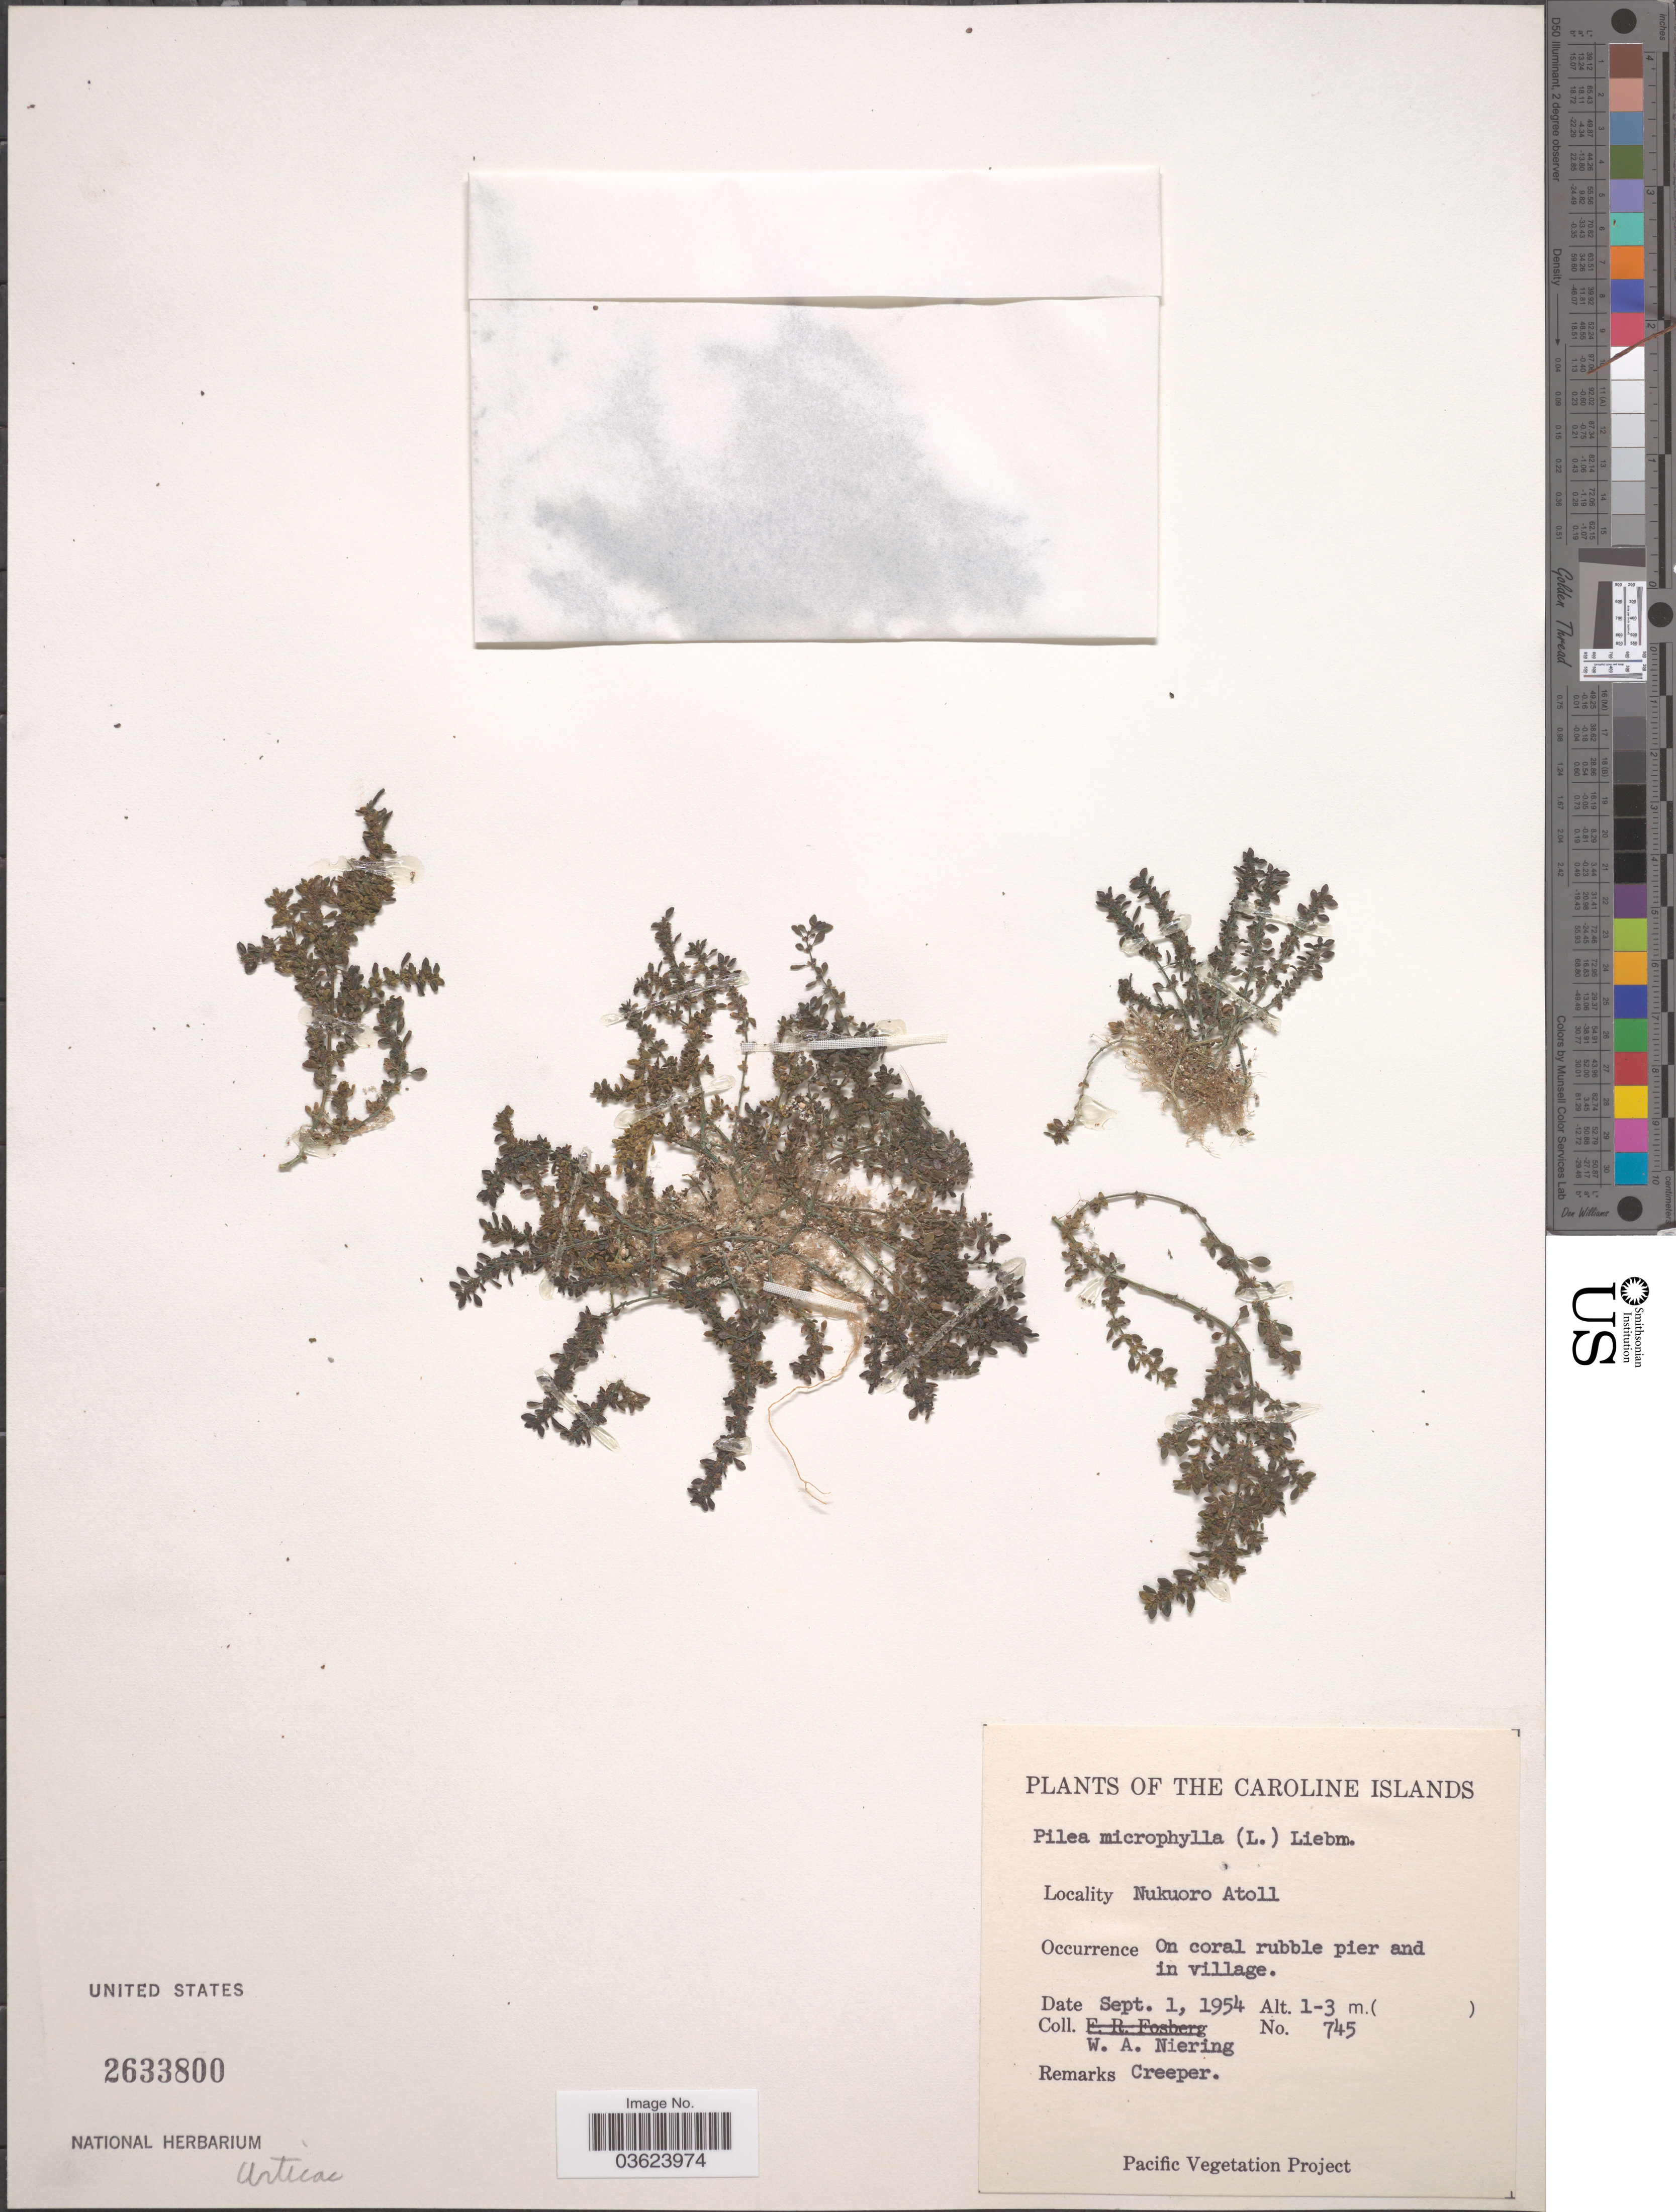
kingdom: Plantae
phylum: Tracheophyta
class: Magnoliopsida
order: Rosales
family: Urticaceae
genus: Pilea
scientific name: Pilea microphylla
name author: (L.) Liebm.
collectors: W. Niering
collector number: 745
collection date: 1954-09-01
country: Micronesia, Federated States of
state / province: Pohnpei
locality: The Caroline Islands. Nukuoro Atoll.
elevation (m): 1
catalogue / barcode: US 2633800